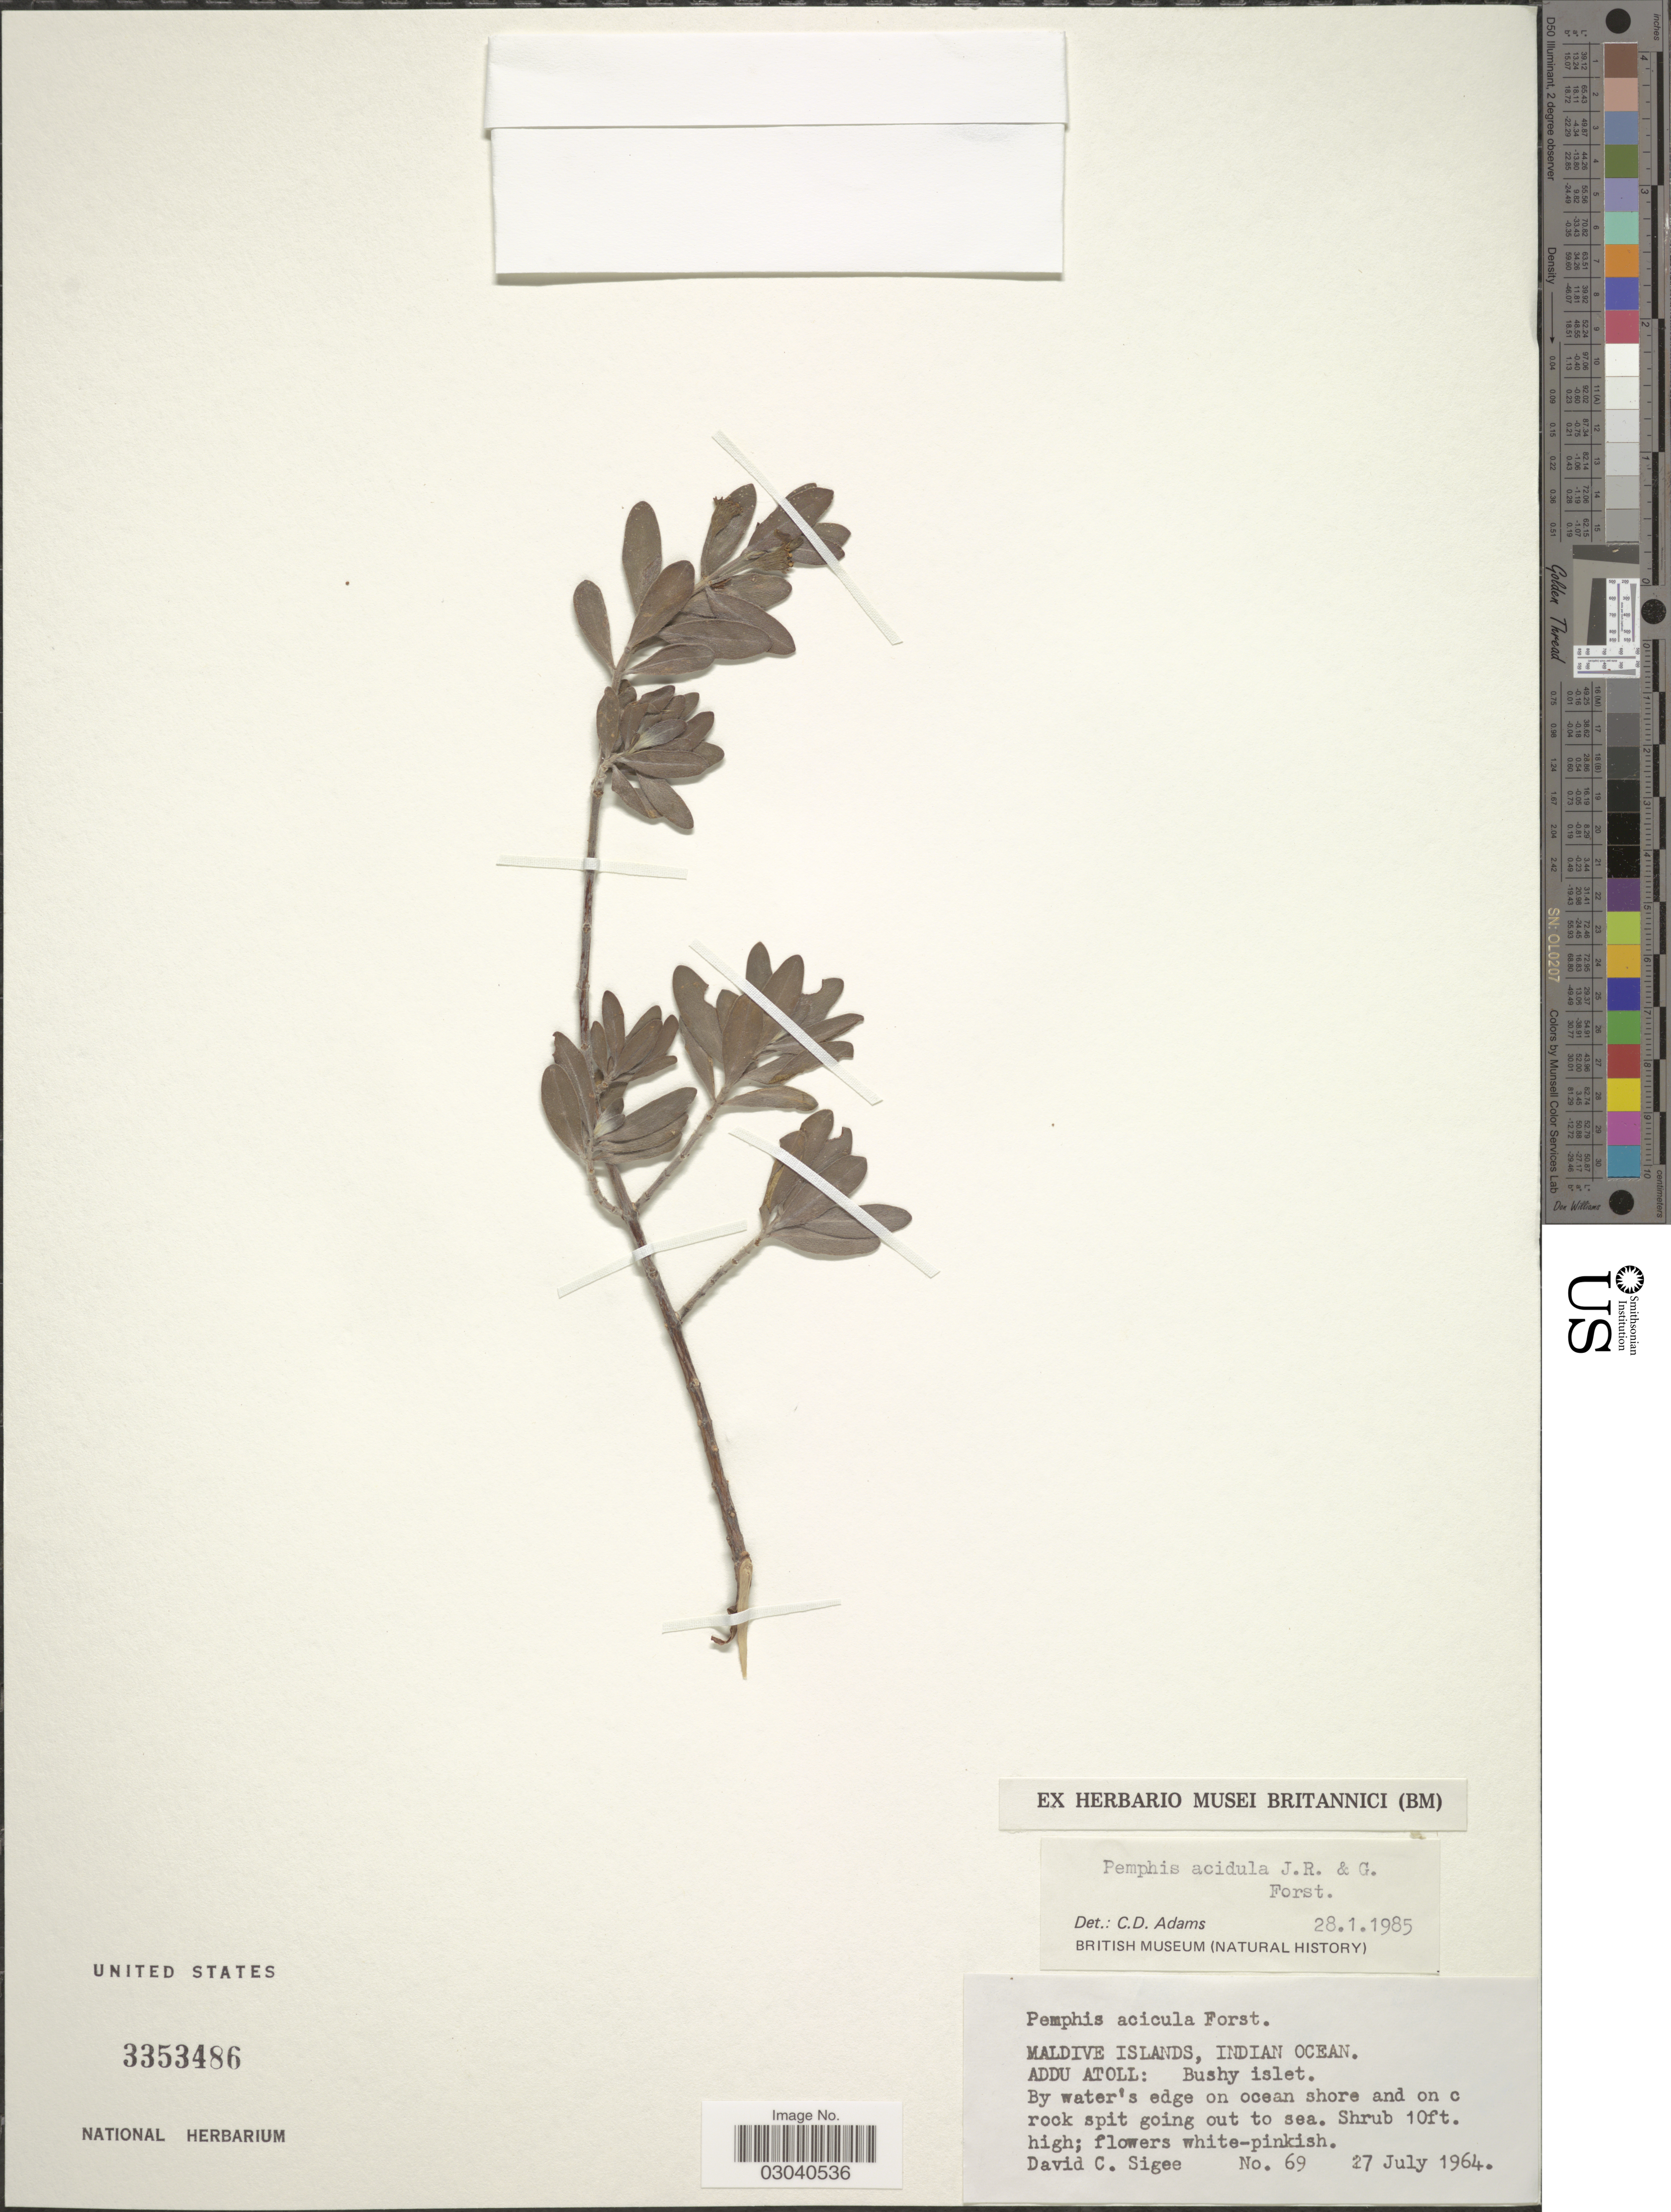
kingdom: Plantae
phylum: Tracheophyta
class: Magnoliopsida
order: Myrtales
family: Lythraceae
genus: Pemphis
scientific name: Pemphis acidula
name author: J.R. Forst. & G. Forst.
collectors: D. C. Sigee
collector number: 69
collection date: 1964-07-27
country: Maldive Islands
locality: Indian Ocean. Addu Atoll: Bushy islet.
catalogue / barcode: US 3353486